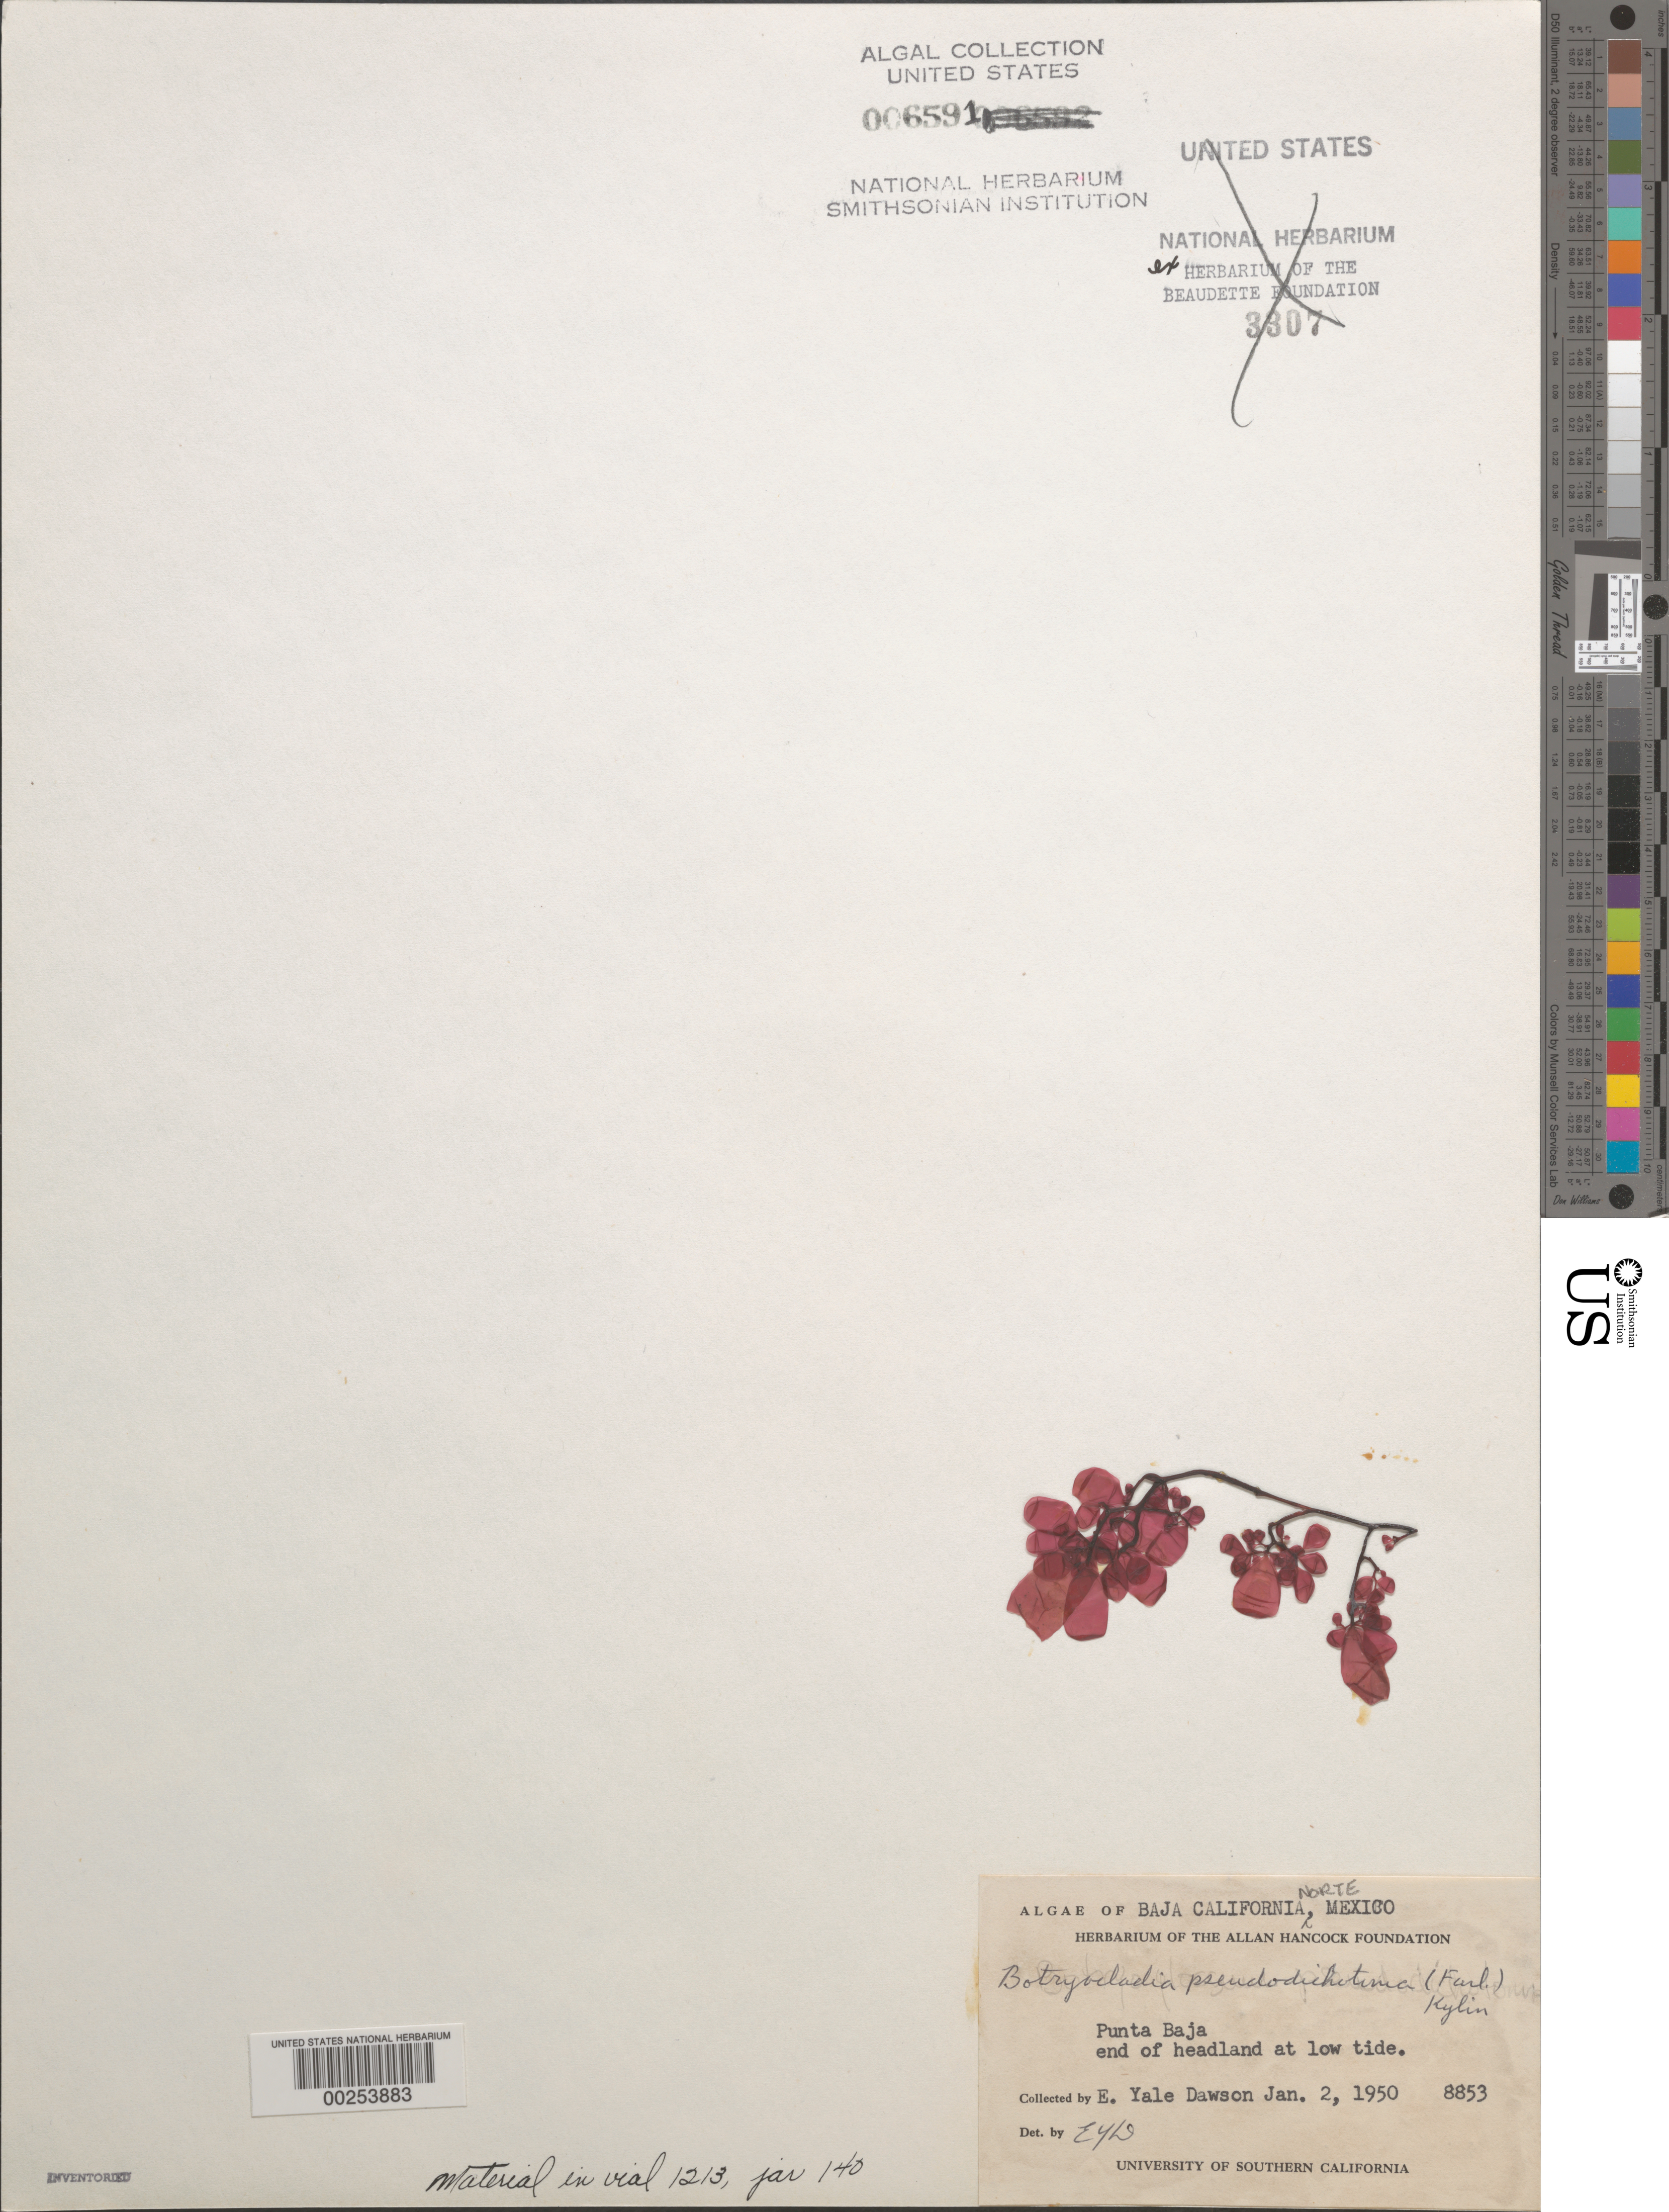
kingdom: Plantae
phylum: Rhodophyta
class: Florideophyceae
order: Rhodymeniales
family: Rhodymeniaceae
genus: Botryocladia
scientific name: Botryocladia pseudodichotoma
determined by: Dawson, E. Y.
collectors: E. Y. Dawson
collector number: EYD 8853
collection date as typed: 02 Jan 1950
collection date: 1950-01-02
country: Mexico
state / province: Baja California Norte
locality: Punta Baja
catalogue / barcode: US 6591